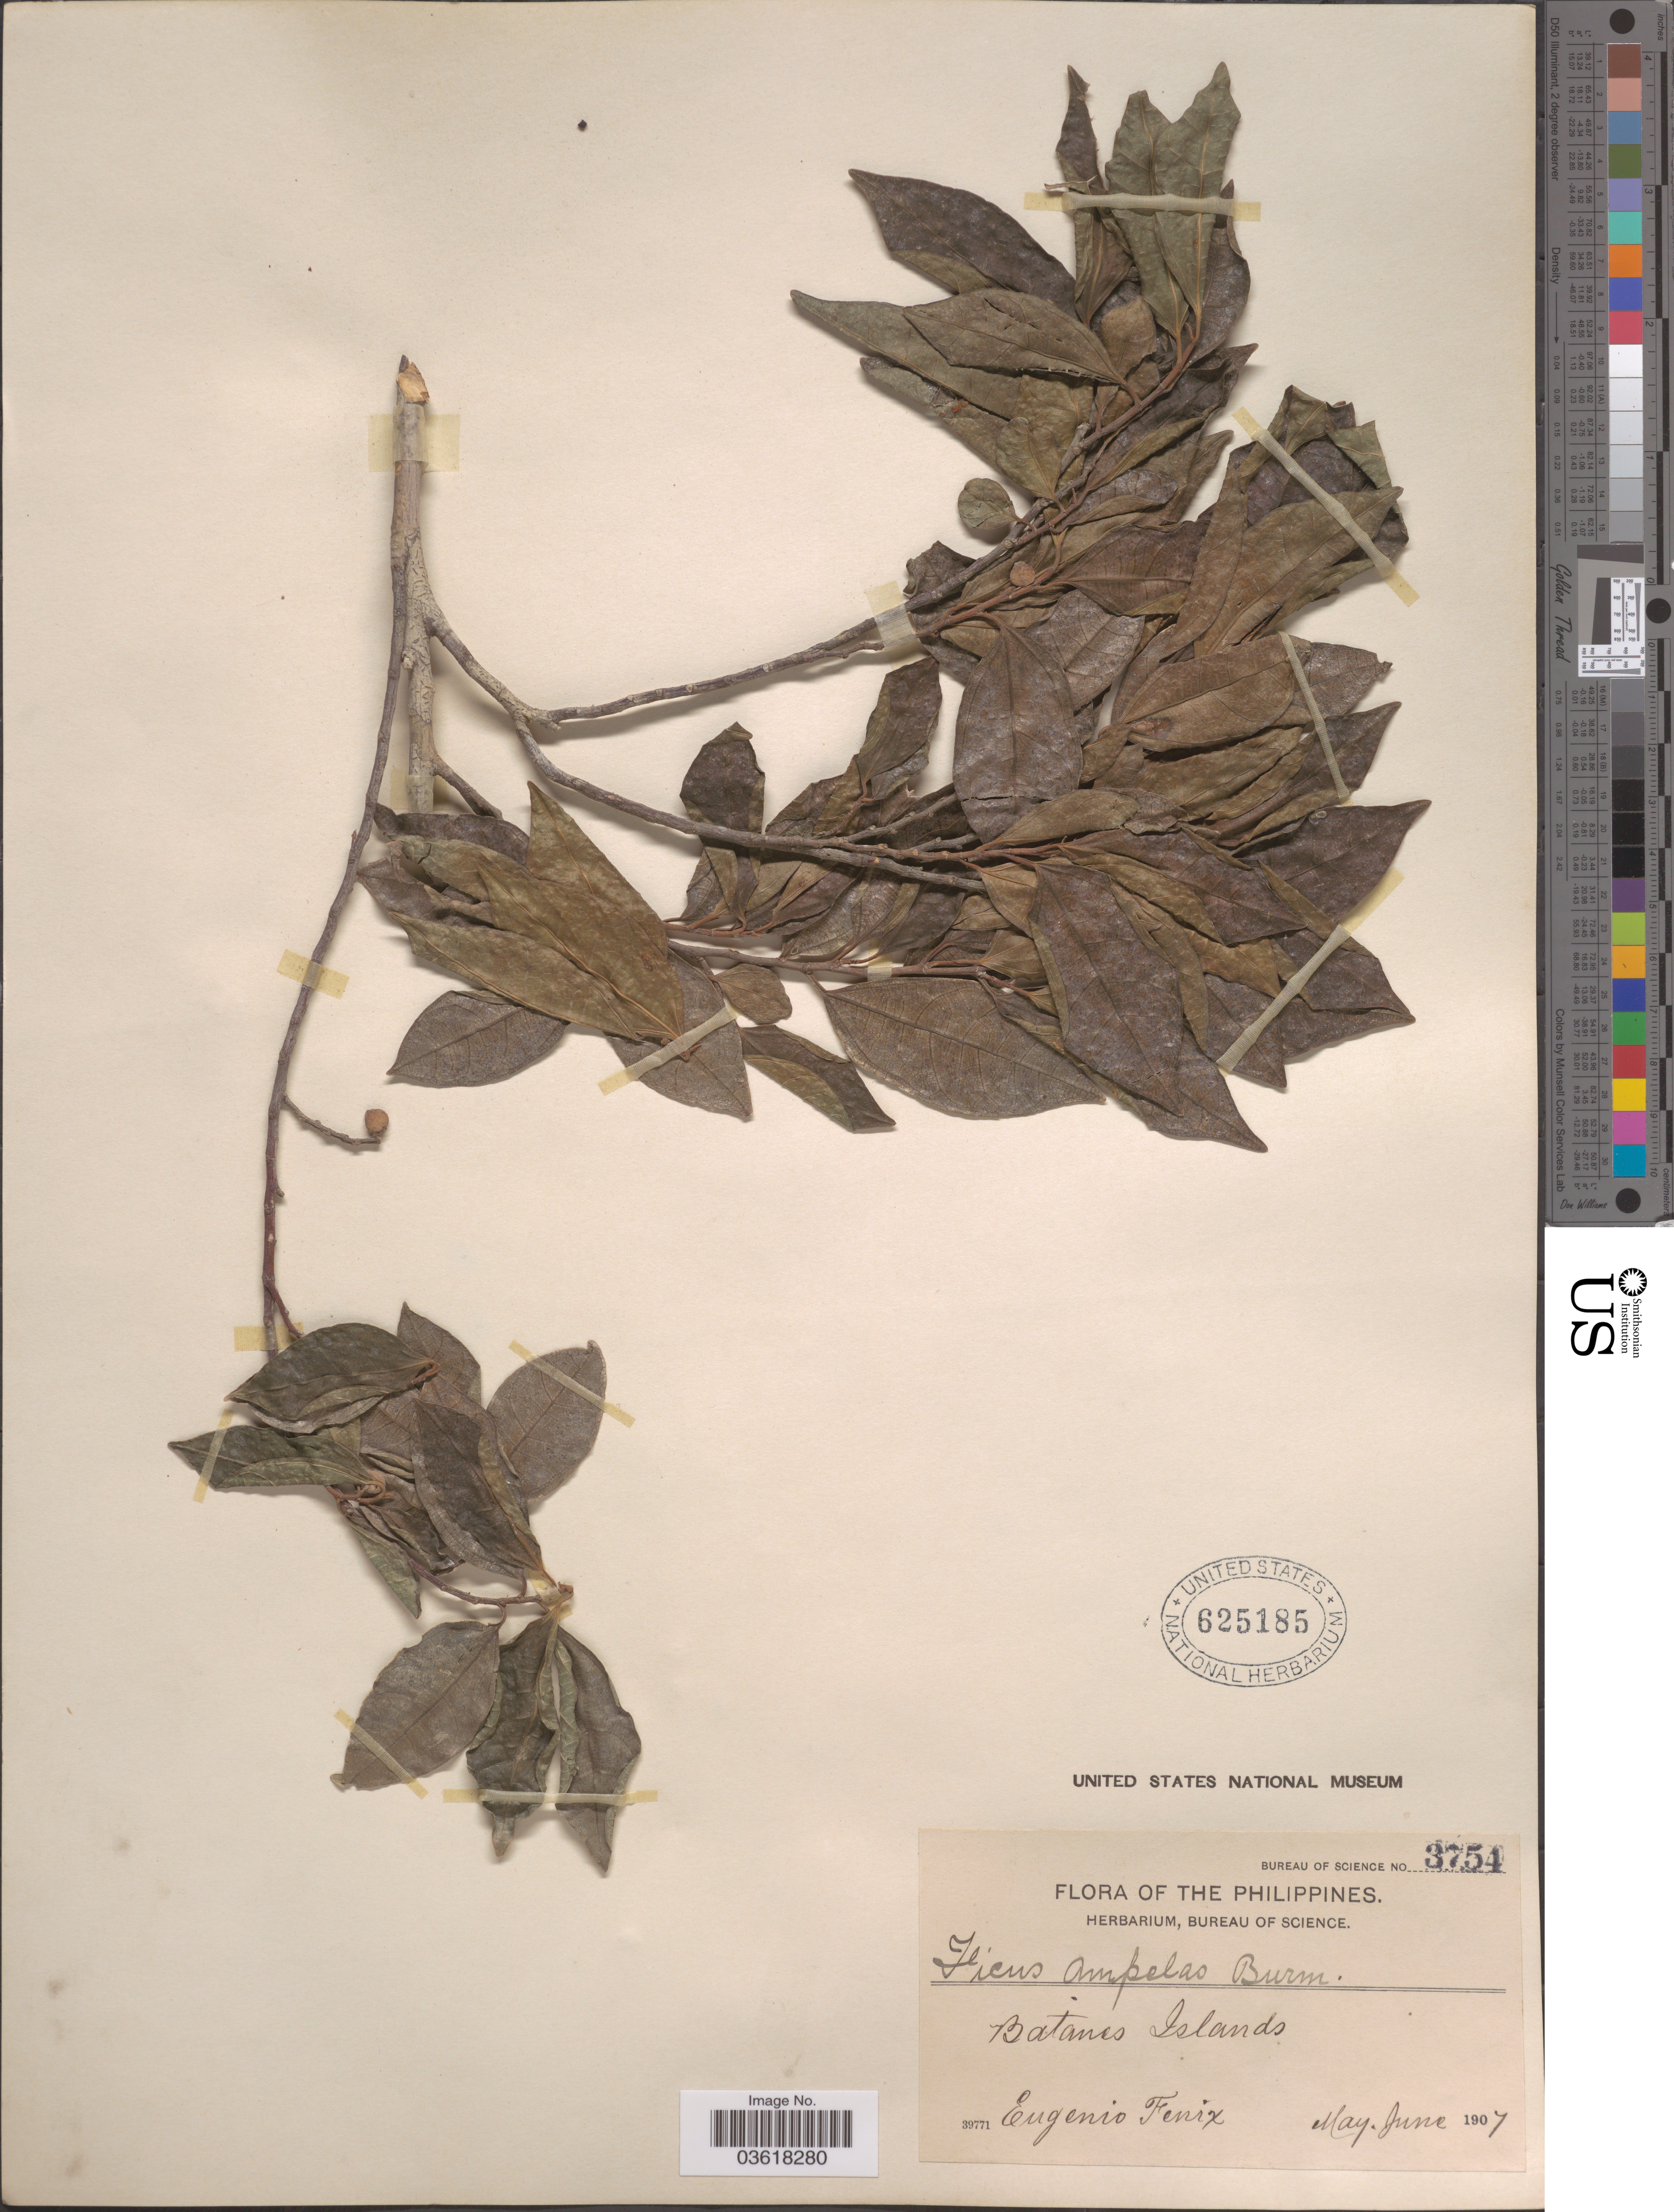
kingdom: Plantae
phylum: Tracheophyta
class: Magnoliopsida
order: Rosales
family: Moraceae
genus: Ficus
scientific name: Ficus ampelos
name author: Burm. f.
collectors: E. Fénix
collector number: Bureau of Science 3754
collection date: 1907-05/1907-06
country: Philippines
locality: Batanes Islands.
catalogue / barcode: US 625185